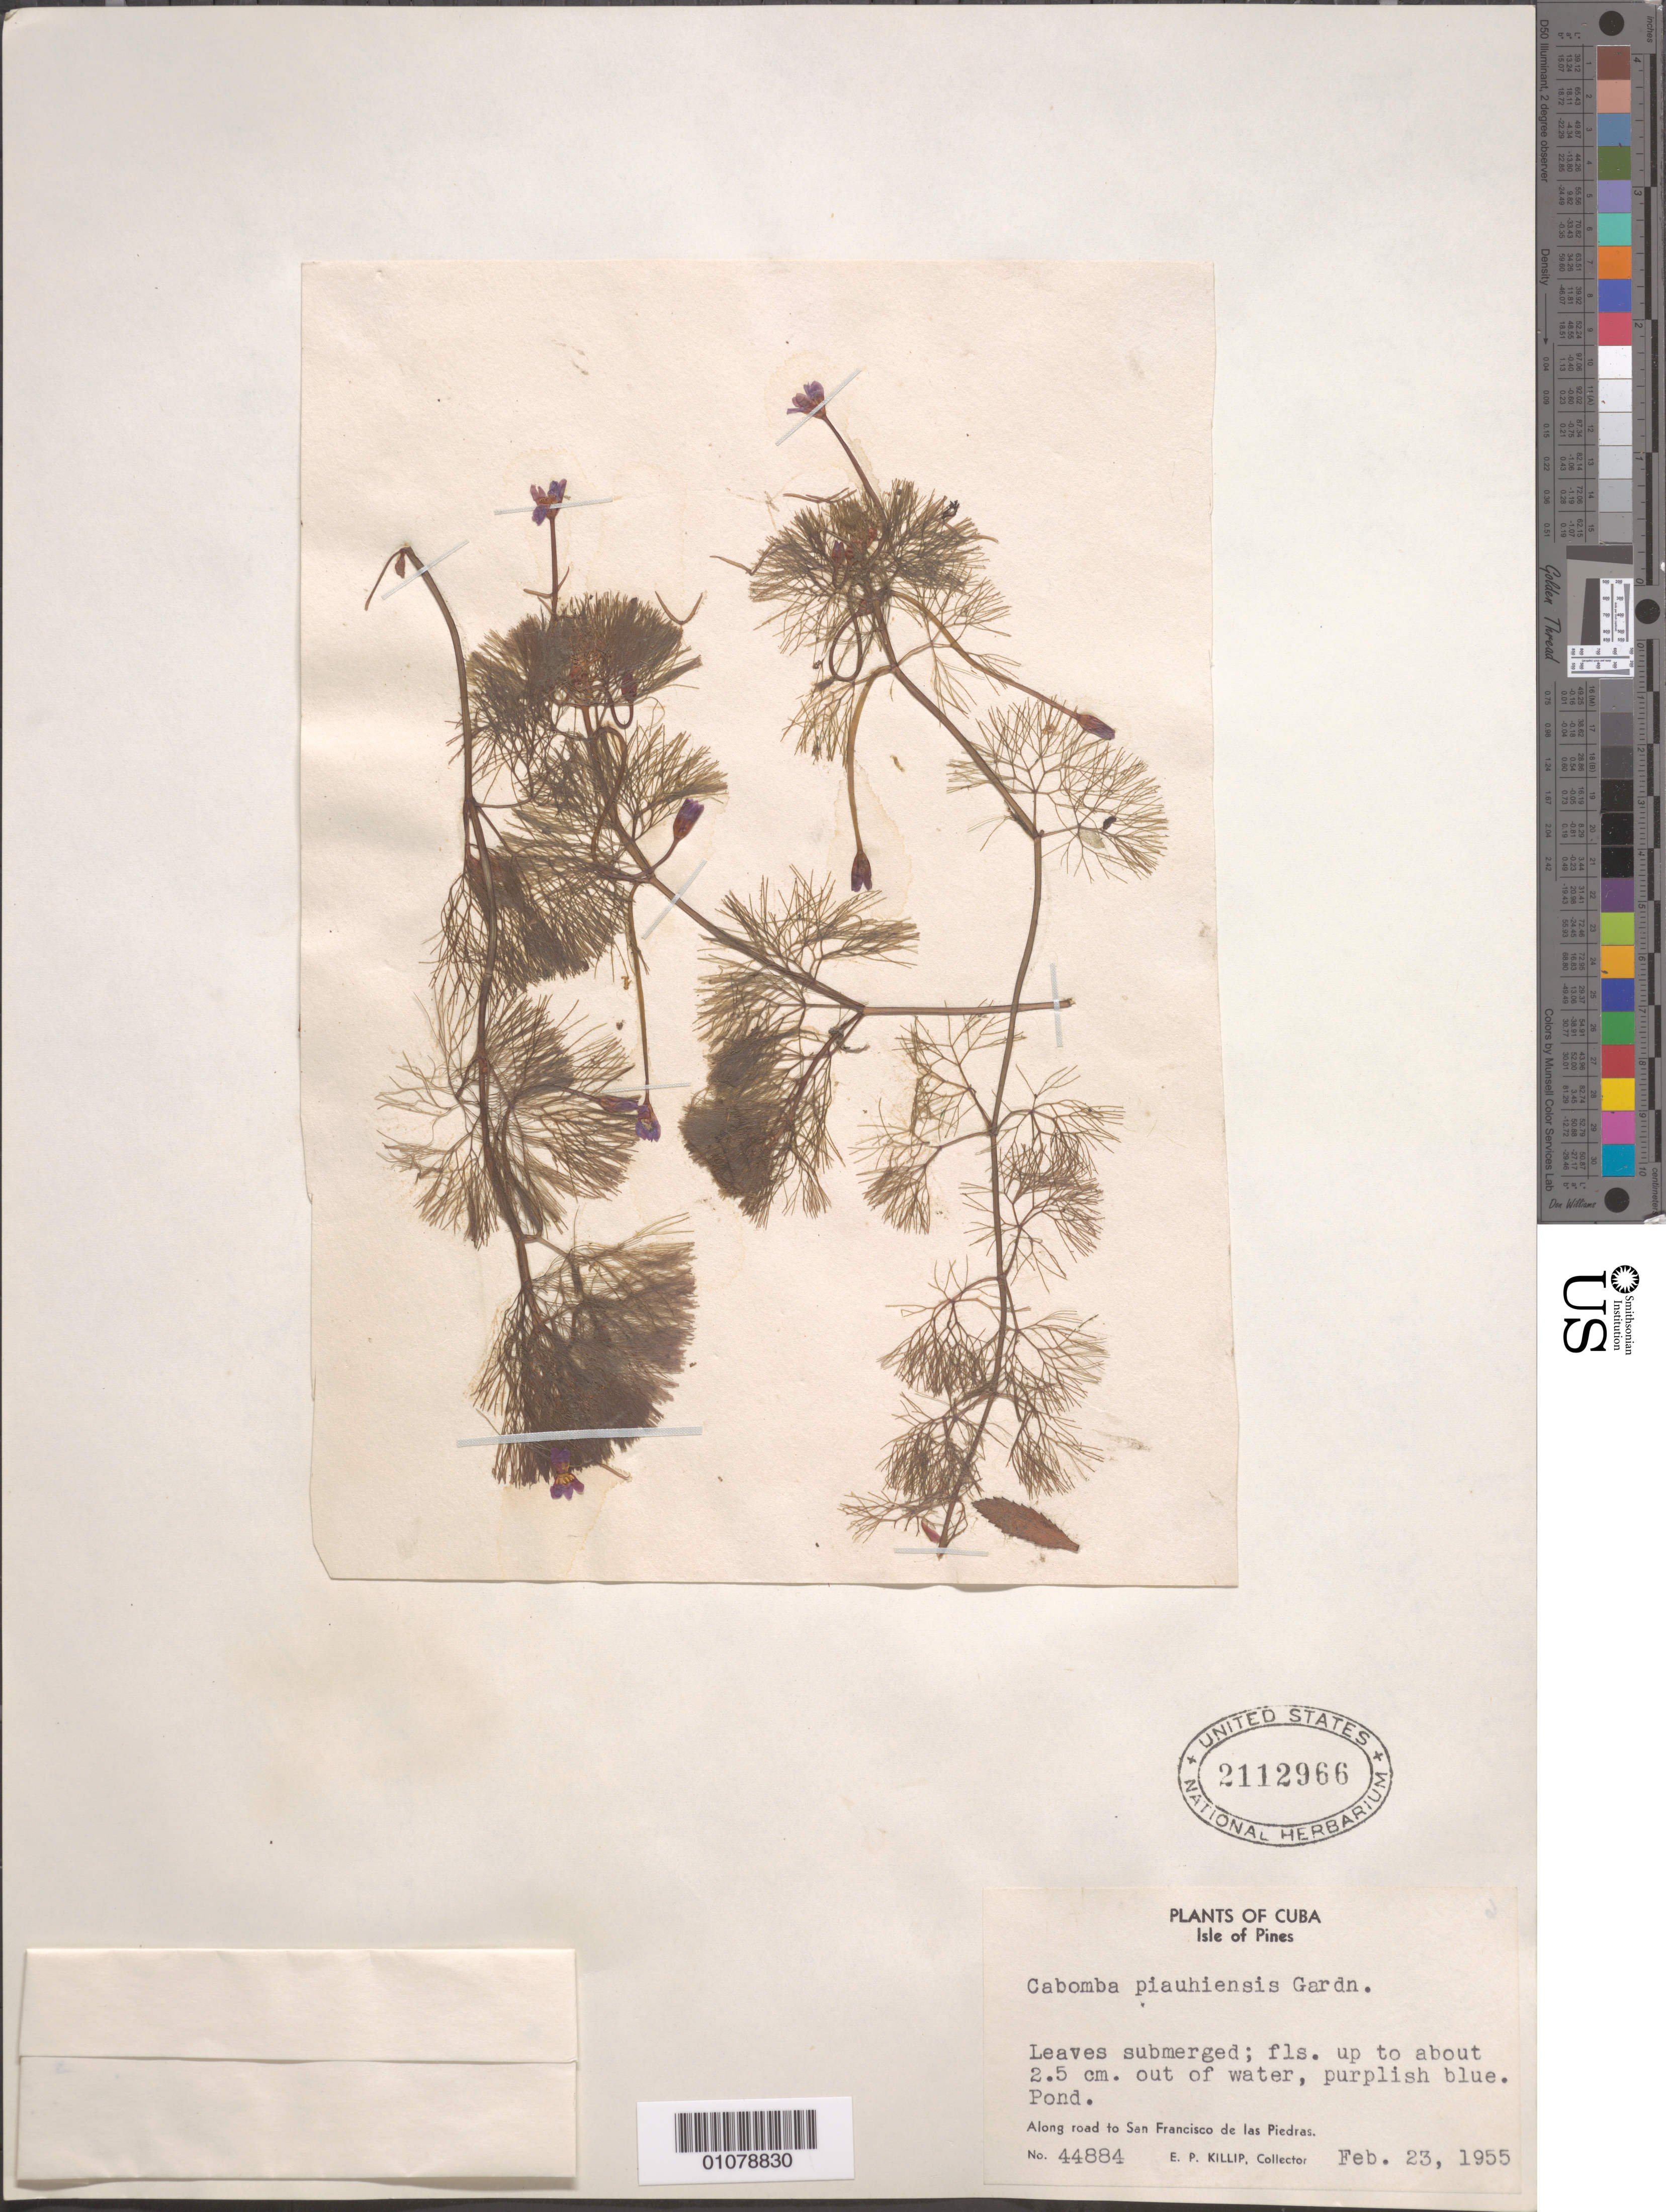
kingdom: Plantae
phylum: Tracheophyta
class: Magnoliopsida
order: Nymphaeales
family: Cabombaceae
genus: Cabomba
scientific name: Cabomba piauhyensis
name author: Gardner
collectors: E. P. Killip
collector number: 44884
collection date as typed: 23 Feb 1955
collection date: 1955-02-23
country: Cuba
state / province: Isla de La Juventud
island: Isla de la Juventud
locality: Isle of Pines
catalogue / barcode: US 2112966